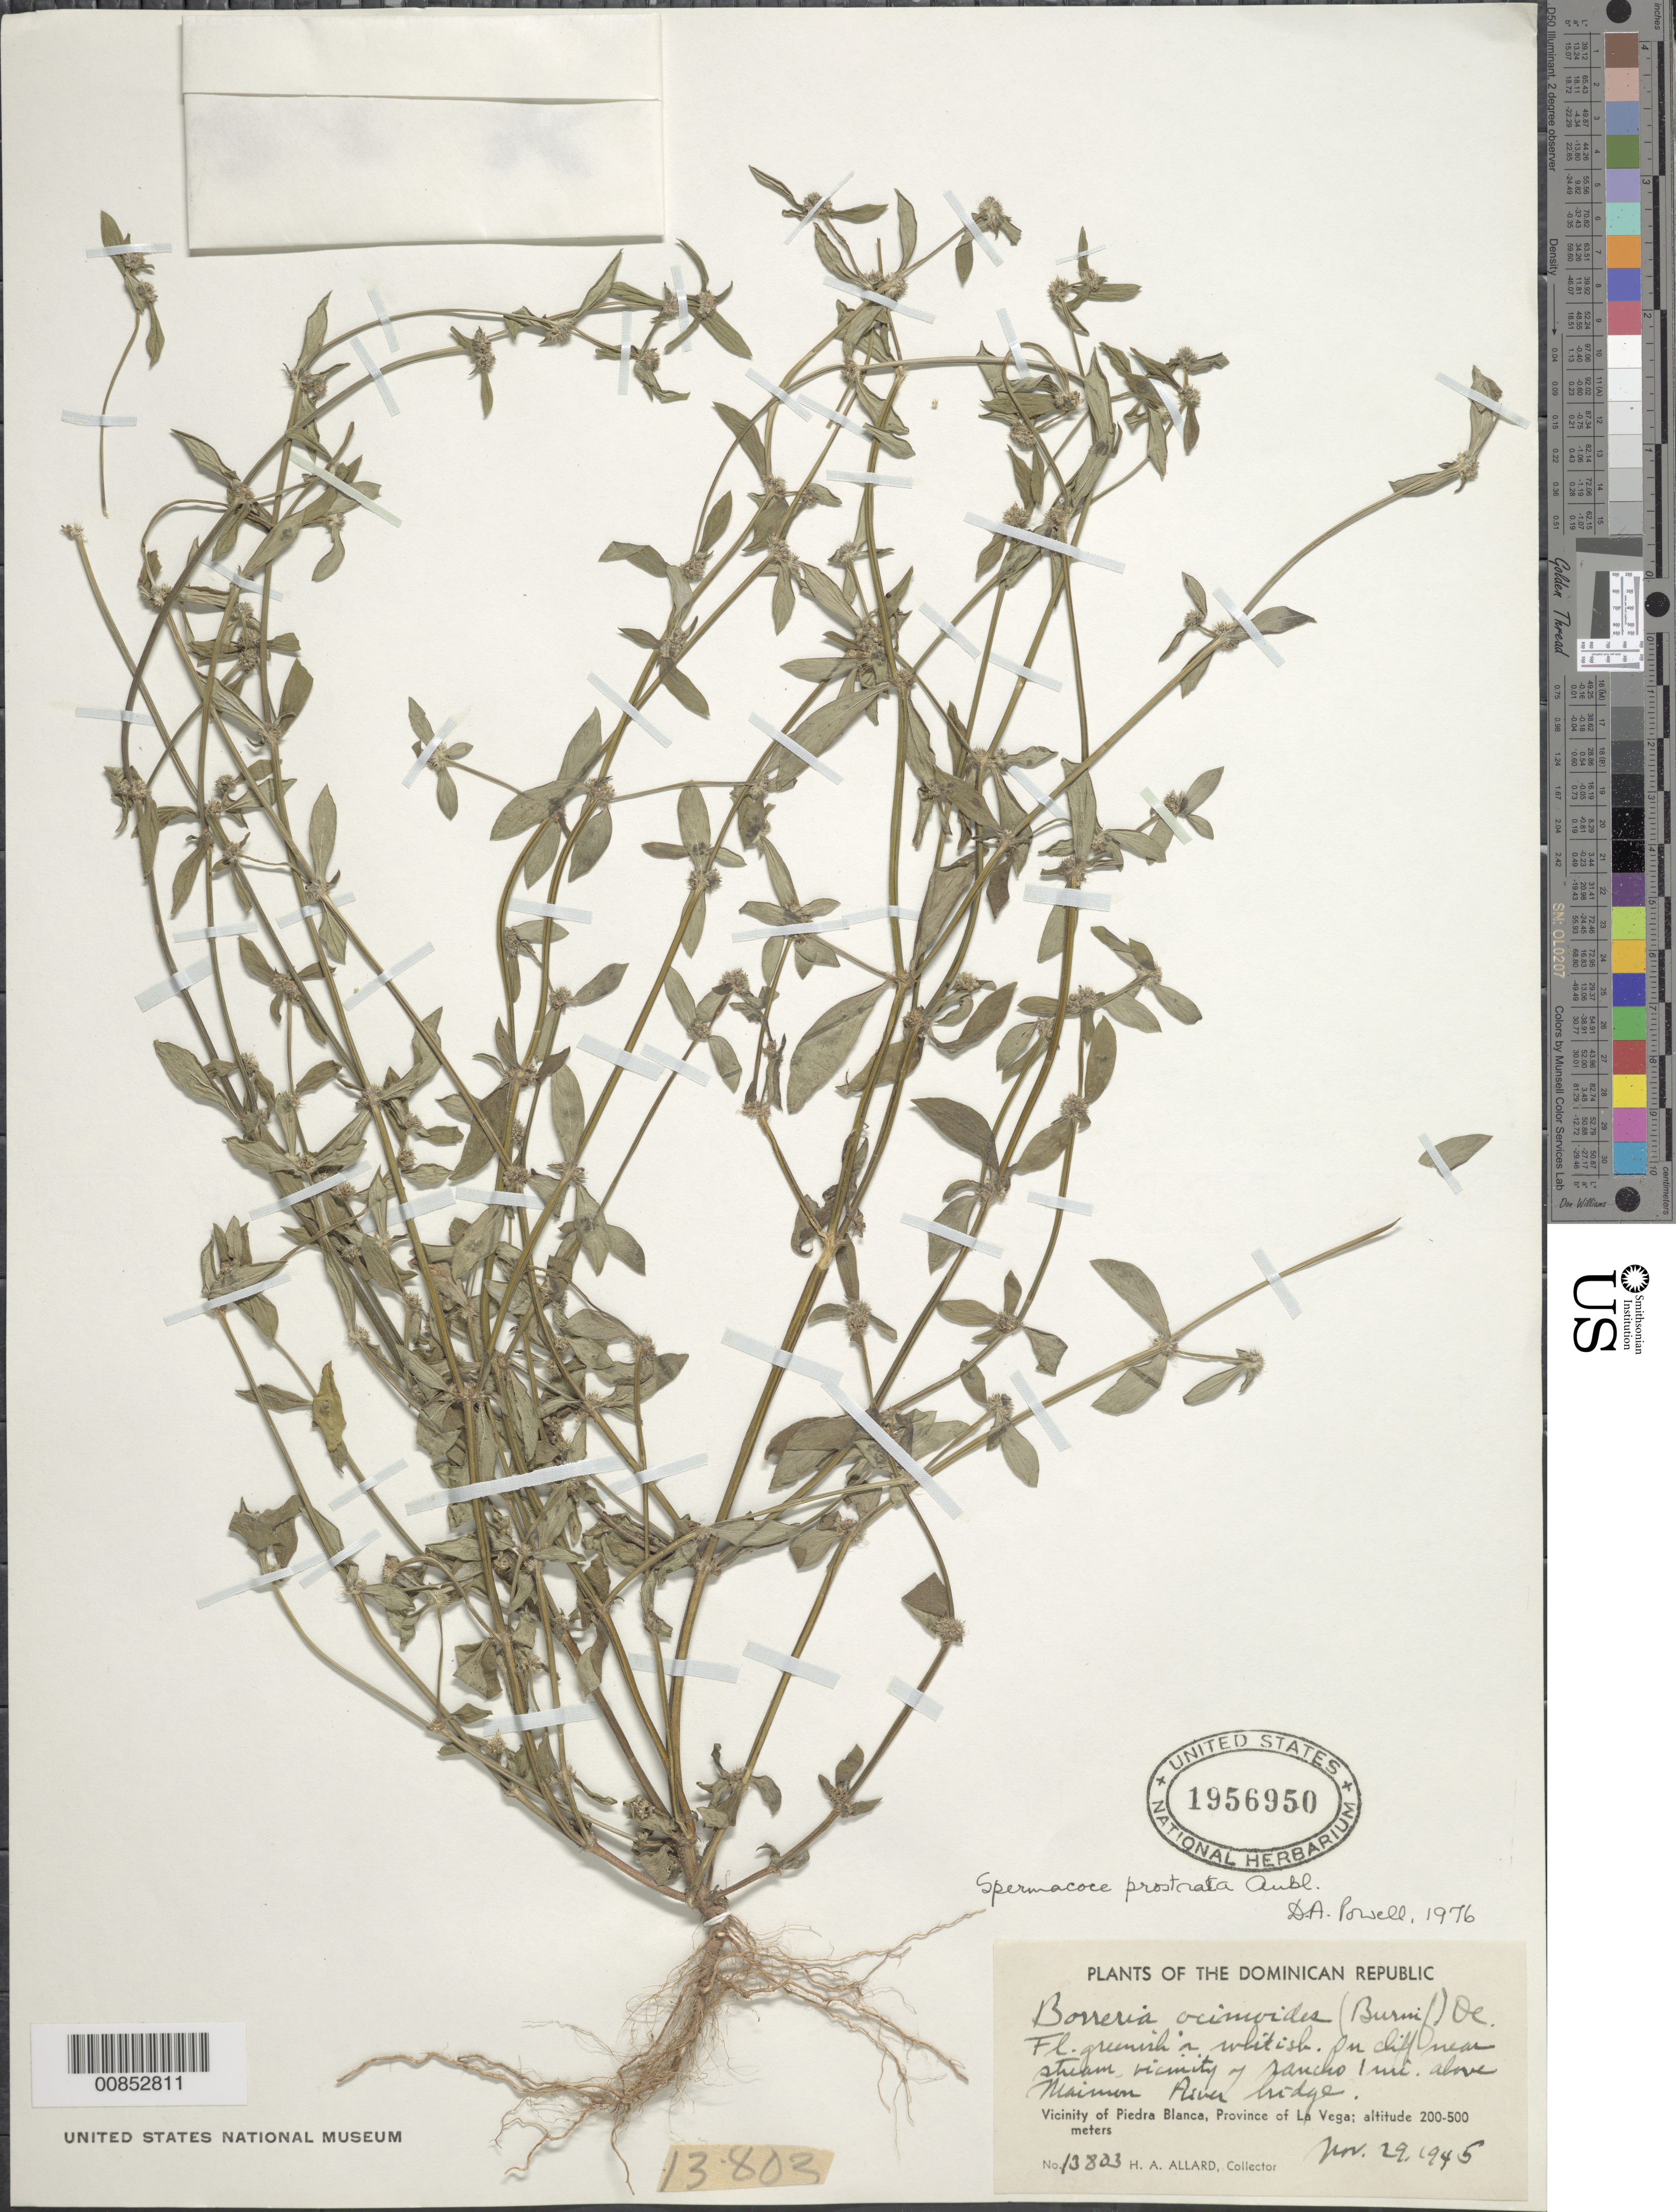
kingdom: Plantae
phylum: Tracheophyta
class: Magnoliopsida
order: Gentianales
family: Rubiaceae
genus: Spermacoce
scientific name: Spermacoce prostrata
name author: Aubl.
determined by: Powell, D. A.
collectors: H. A. Allard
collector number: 13803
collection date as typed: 29 Nov 1945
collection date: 1945-11-29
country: Dominican Republic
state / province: La Vega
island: Hispaniola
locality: Vicinity of Piedra Blanca, vicinity of rancho 1 mile aobe Maimon River Bridge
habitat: On cliff near stream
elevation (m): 200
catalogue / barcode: US 1956950